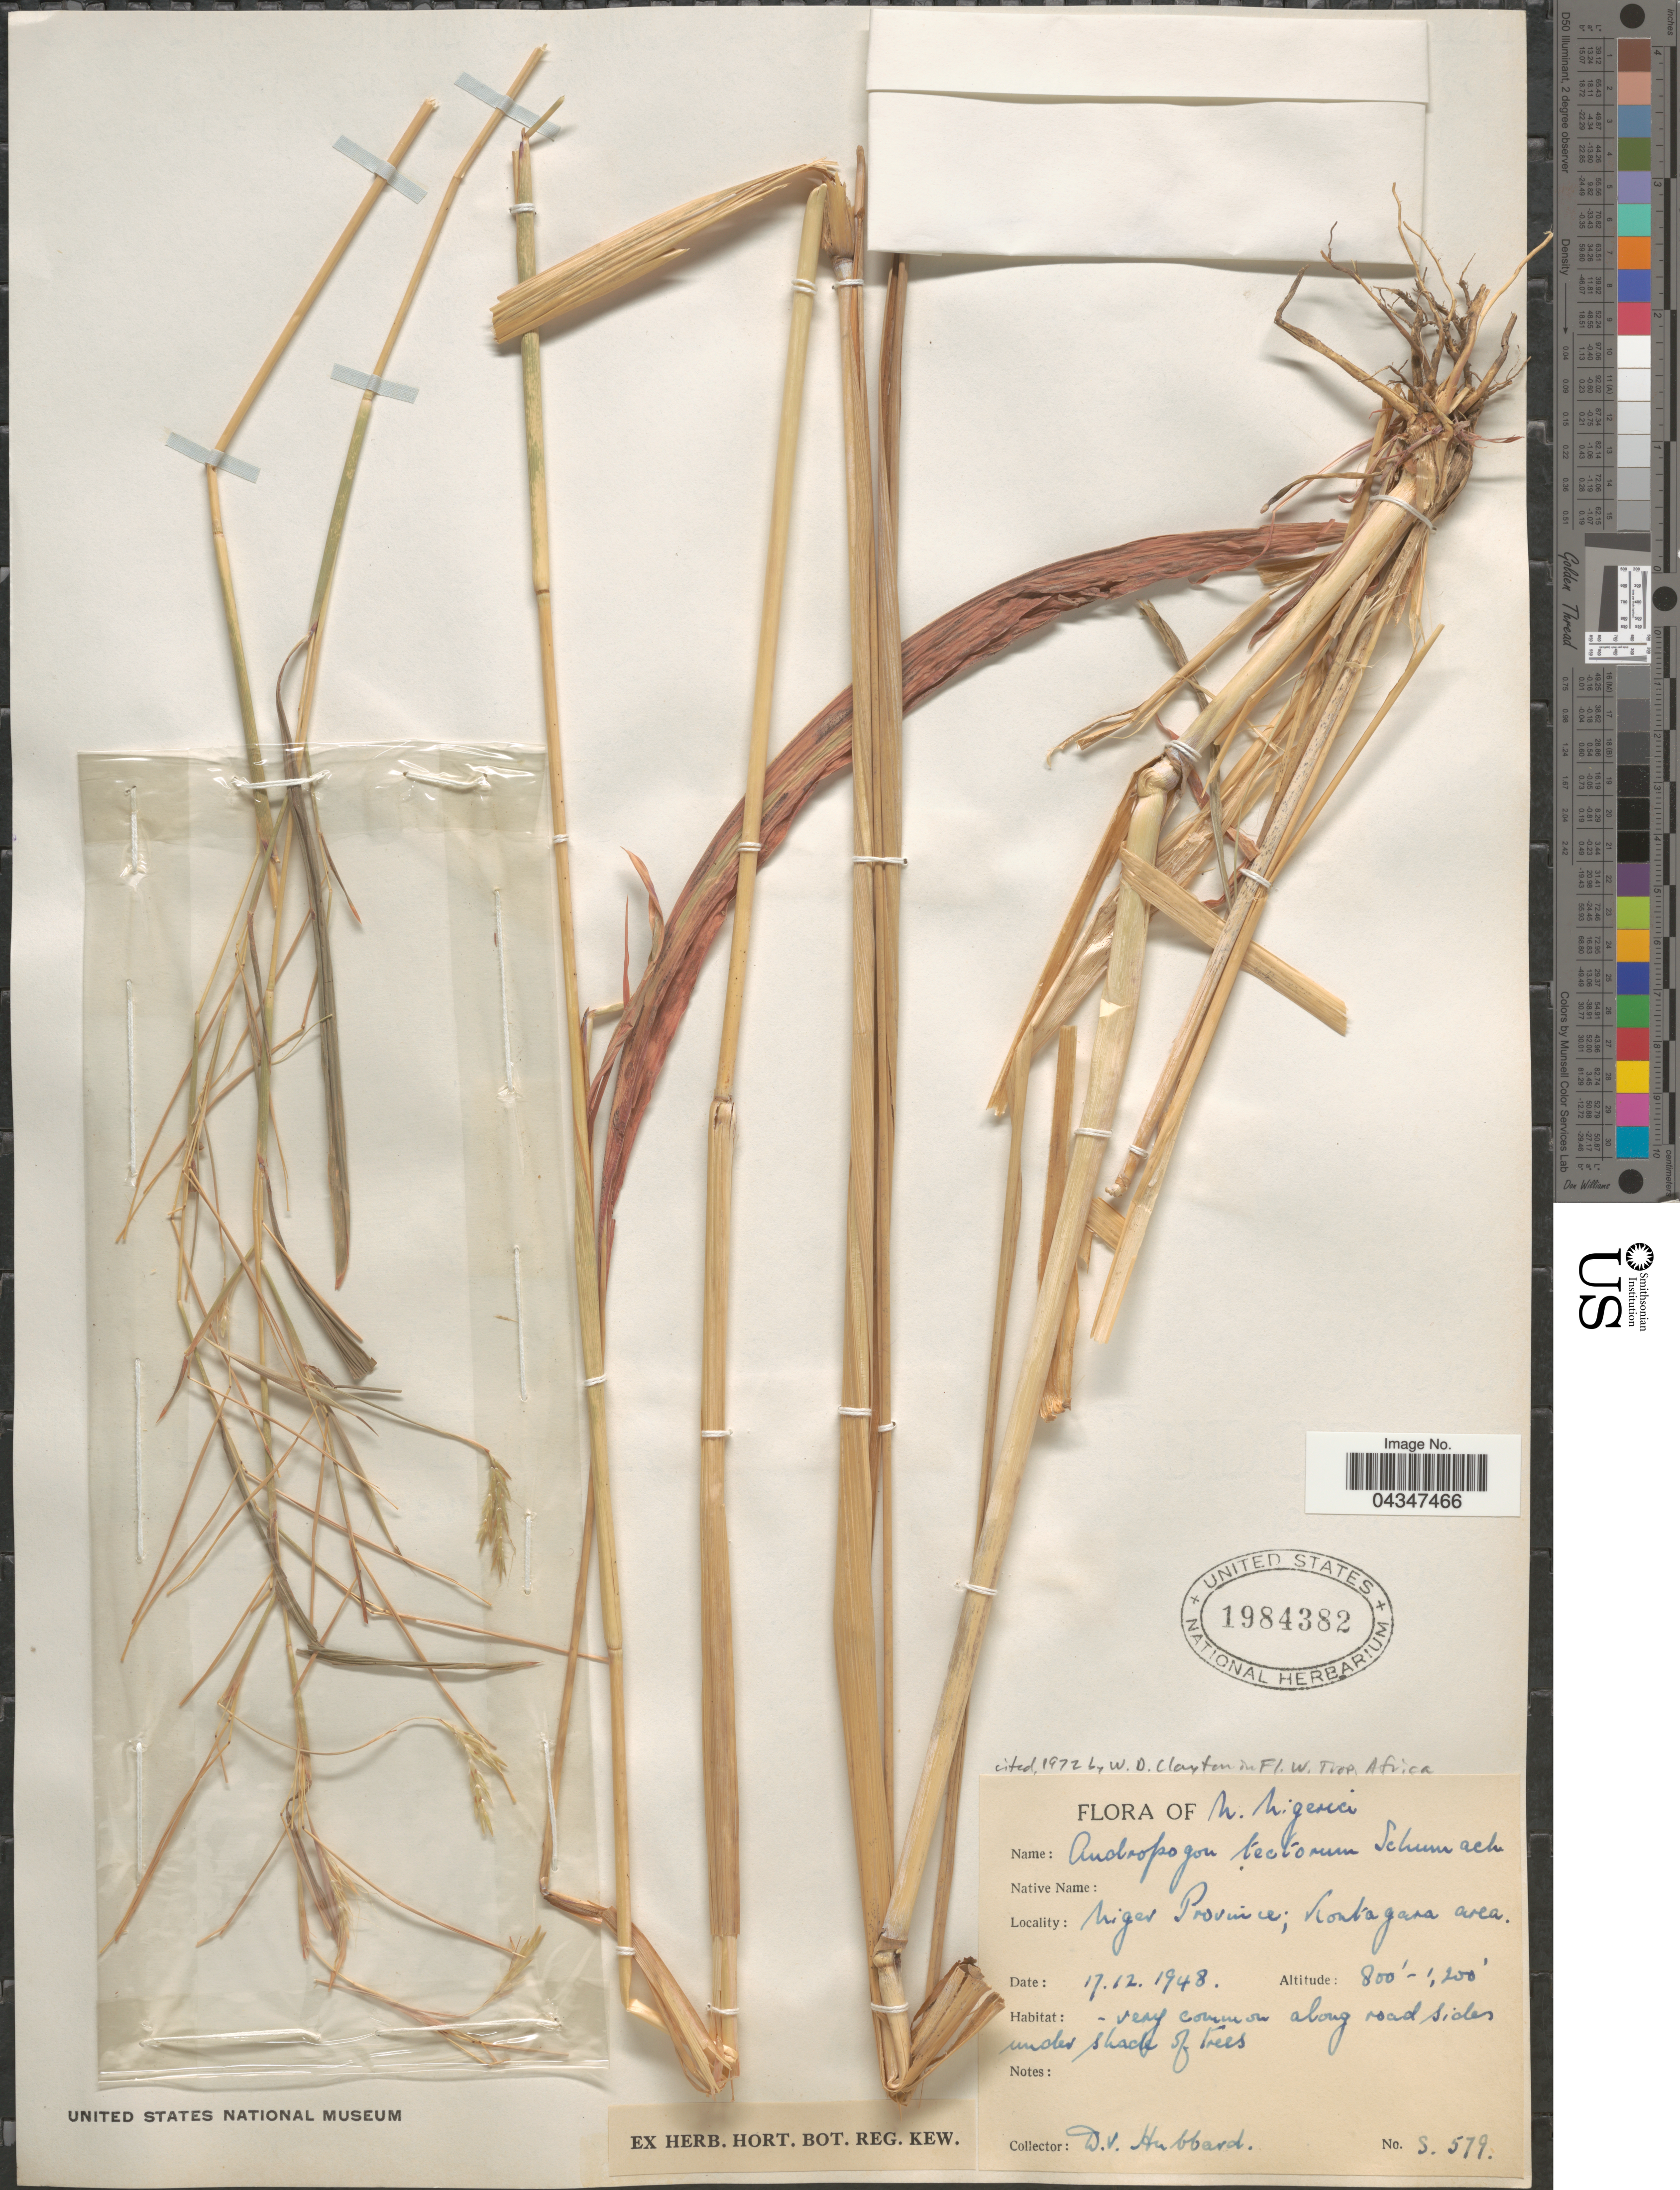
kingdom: Plantae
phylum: Tracheophyta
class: Liliopsida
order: Poales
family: Poaceae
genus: Andropogon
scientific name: Andropogon tectorum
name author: Schumach. & Thonn.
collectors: D. Hubbard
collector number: S579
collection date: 1948-12-17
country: Nigeria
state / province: Niger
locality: N. Nigeria. Kontagara area.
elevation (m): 244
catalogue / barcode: US 1984382